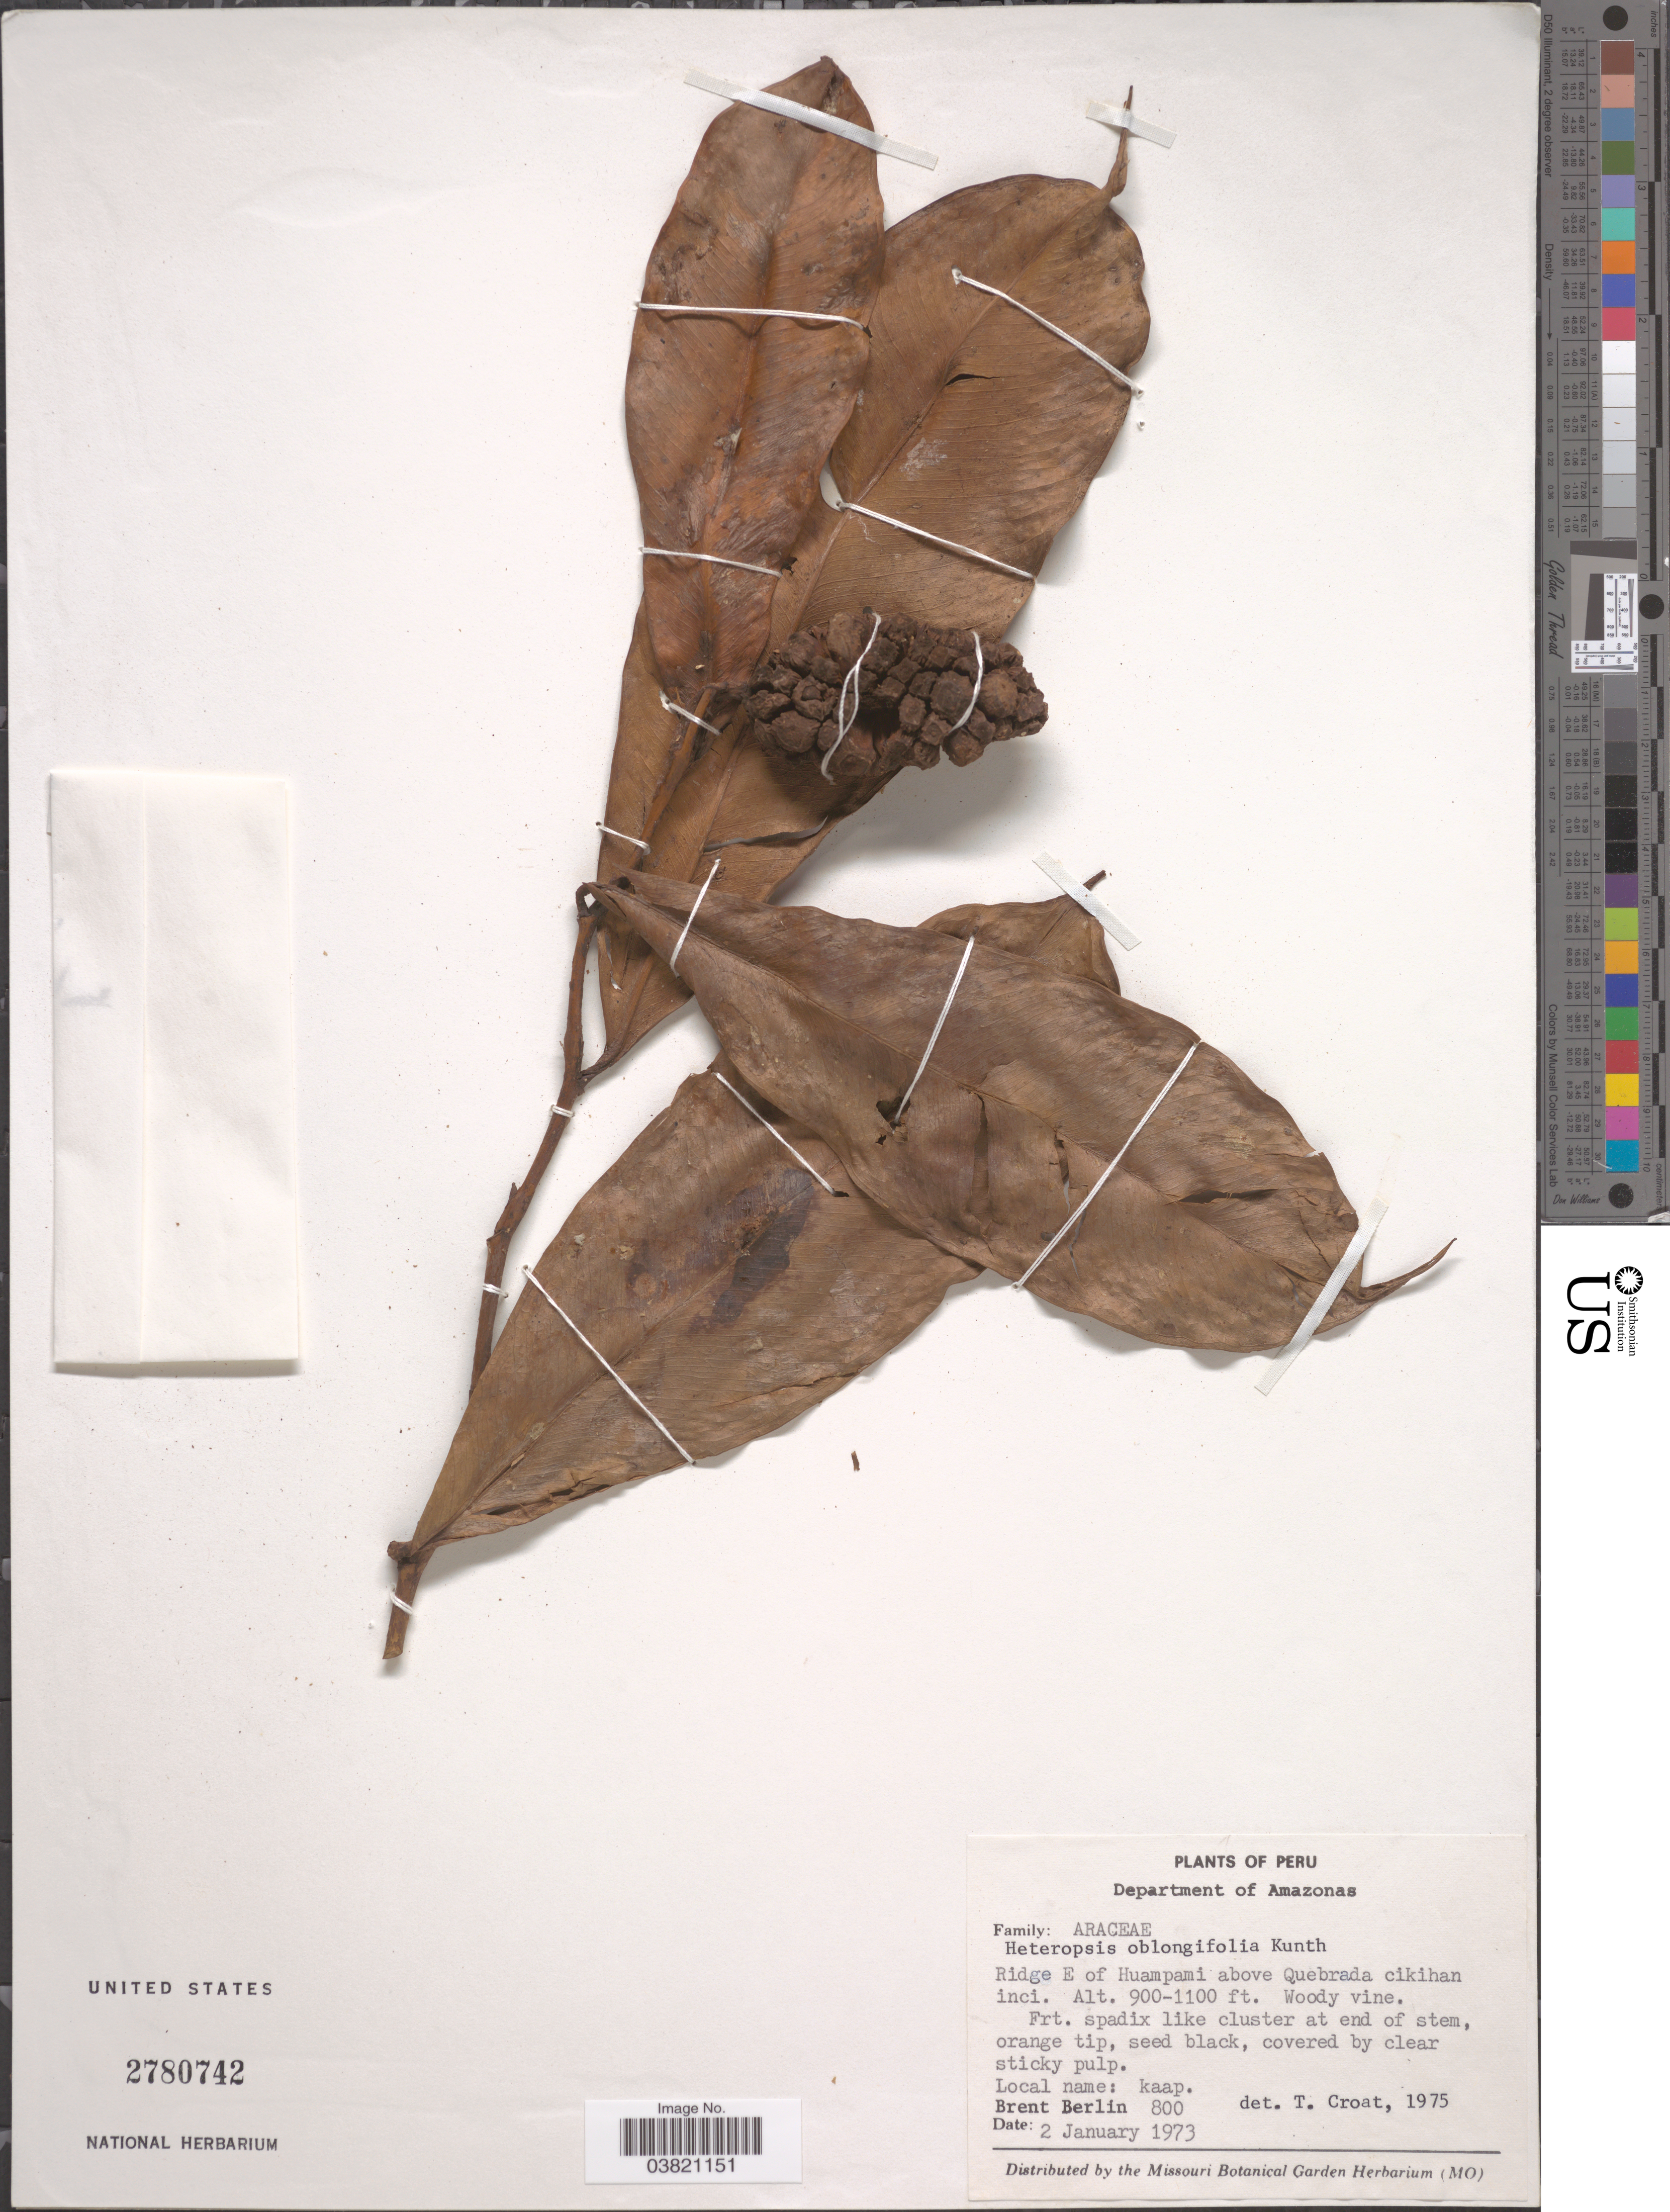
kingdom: Plantae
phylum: Tracheophyta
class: Liliopsida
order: Alismatales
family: Araceae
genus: Heteropsis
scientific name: Heteropsis flexuosa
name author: (Kunth) G.S. Bunting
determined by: Soares, M. L.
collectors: B. Berlin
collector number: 800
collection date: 1973-01-02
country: Peru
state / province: Amazonas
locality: Department of Amazonas. Ridge E of Huampami above Quebrada cikihan inci.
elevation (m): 274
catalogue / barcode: US 2780742